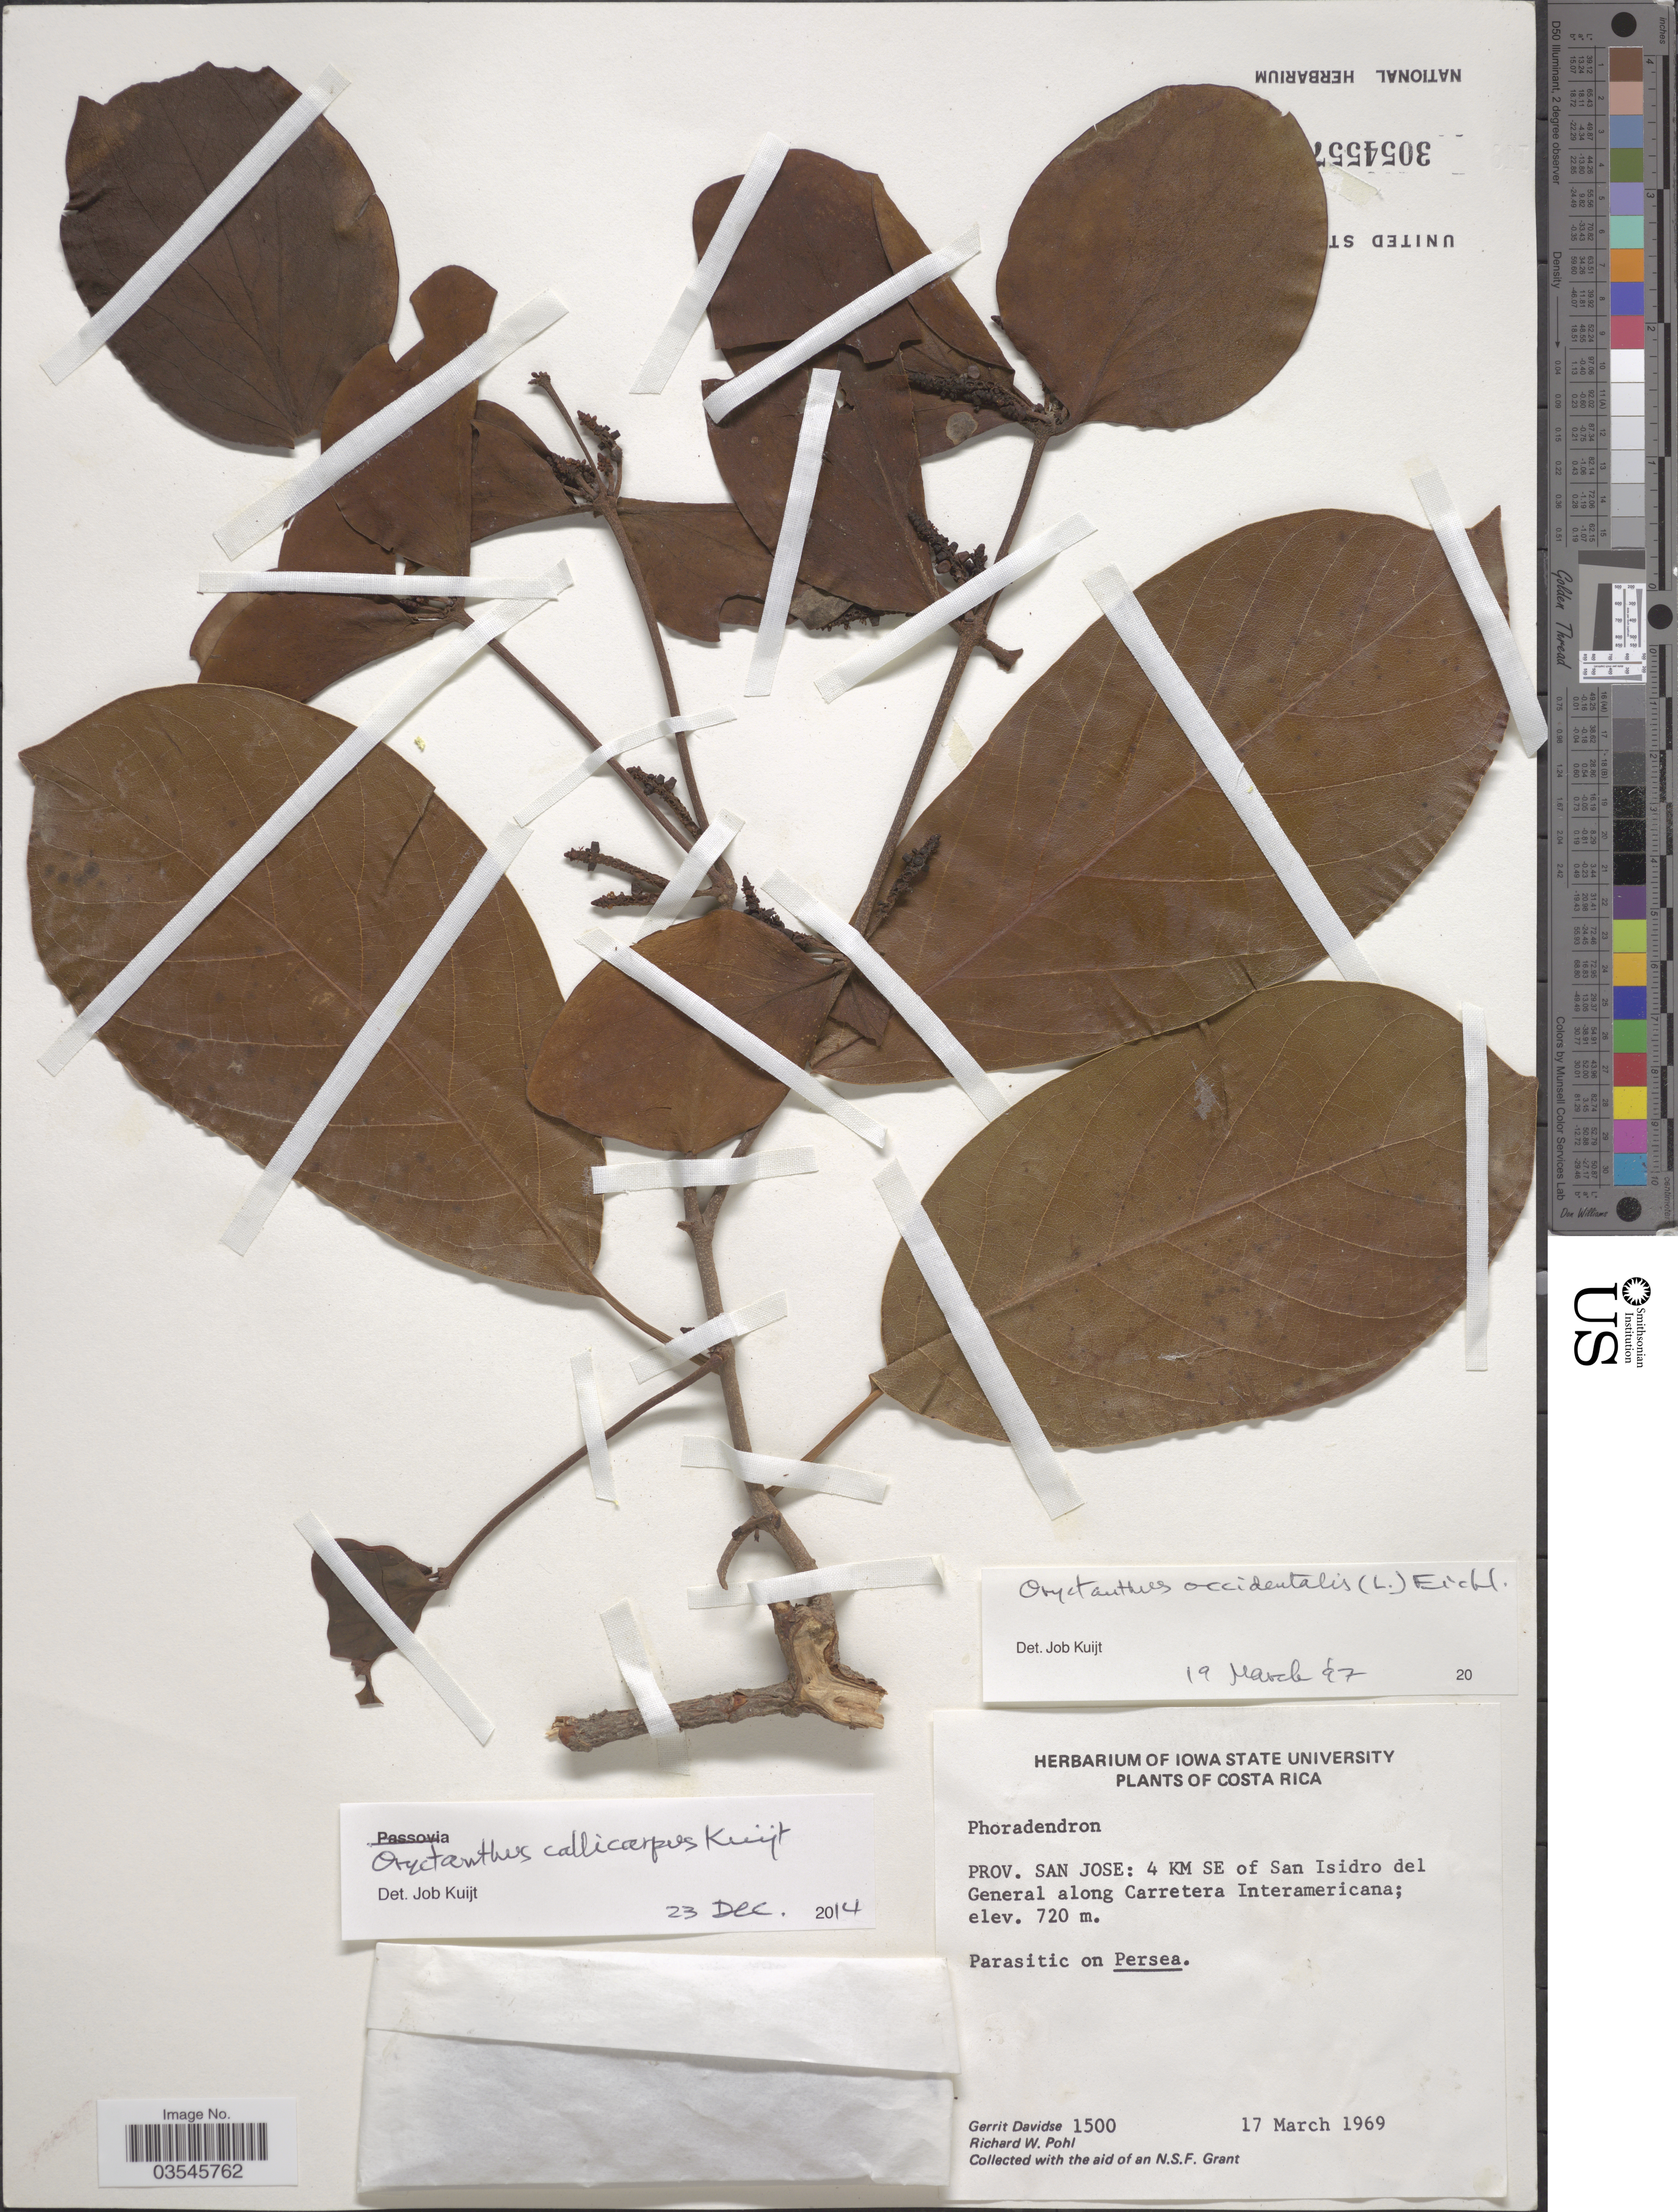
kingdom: Plantae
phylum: Tracheophyta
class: Magnoliopsida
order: Santalales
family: Loranthaceae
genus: Oryctanthus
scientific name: Oryctanthus callicarpus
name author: Kuijt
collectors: G. Davidse & R. W. Pohl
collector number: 1500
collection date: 1969-03-17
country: Costa Rica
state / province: San José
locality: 4 KM SE of San Isidro del General along Carretera Interamericana.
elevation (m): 720